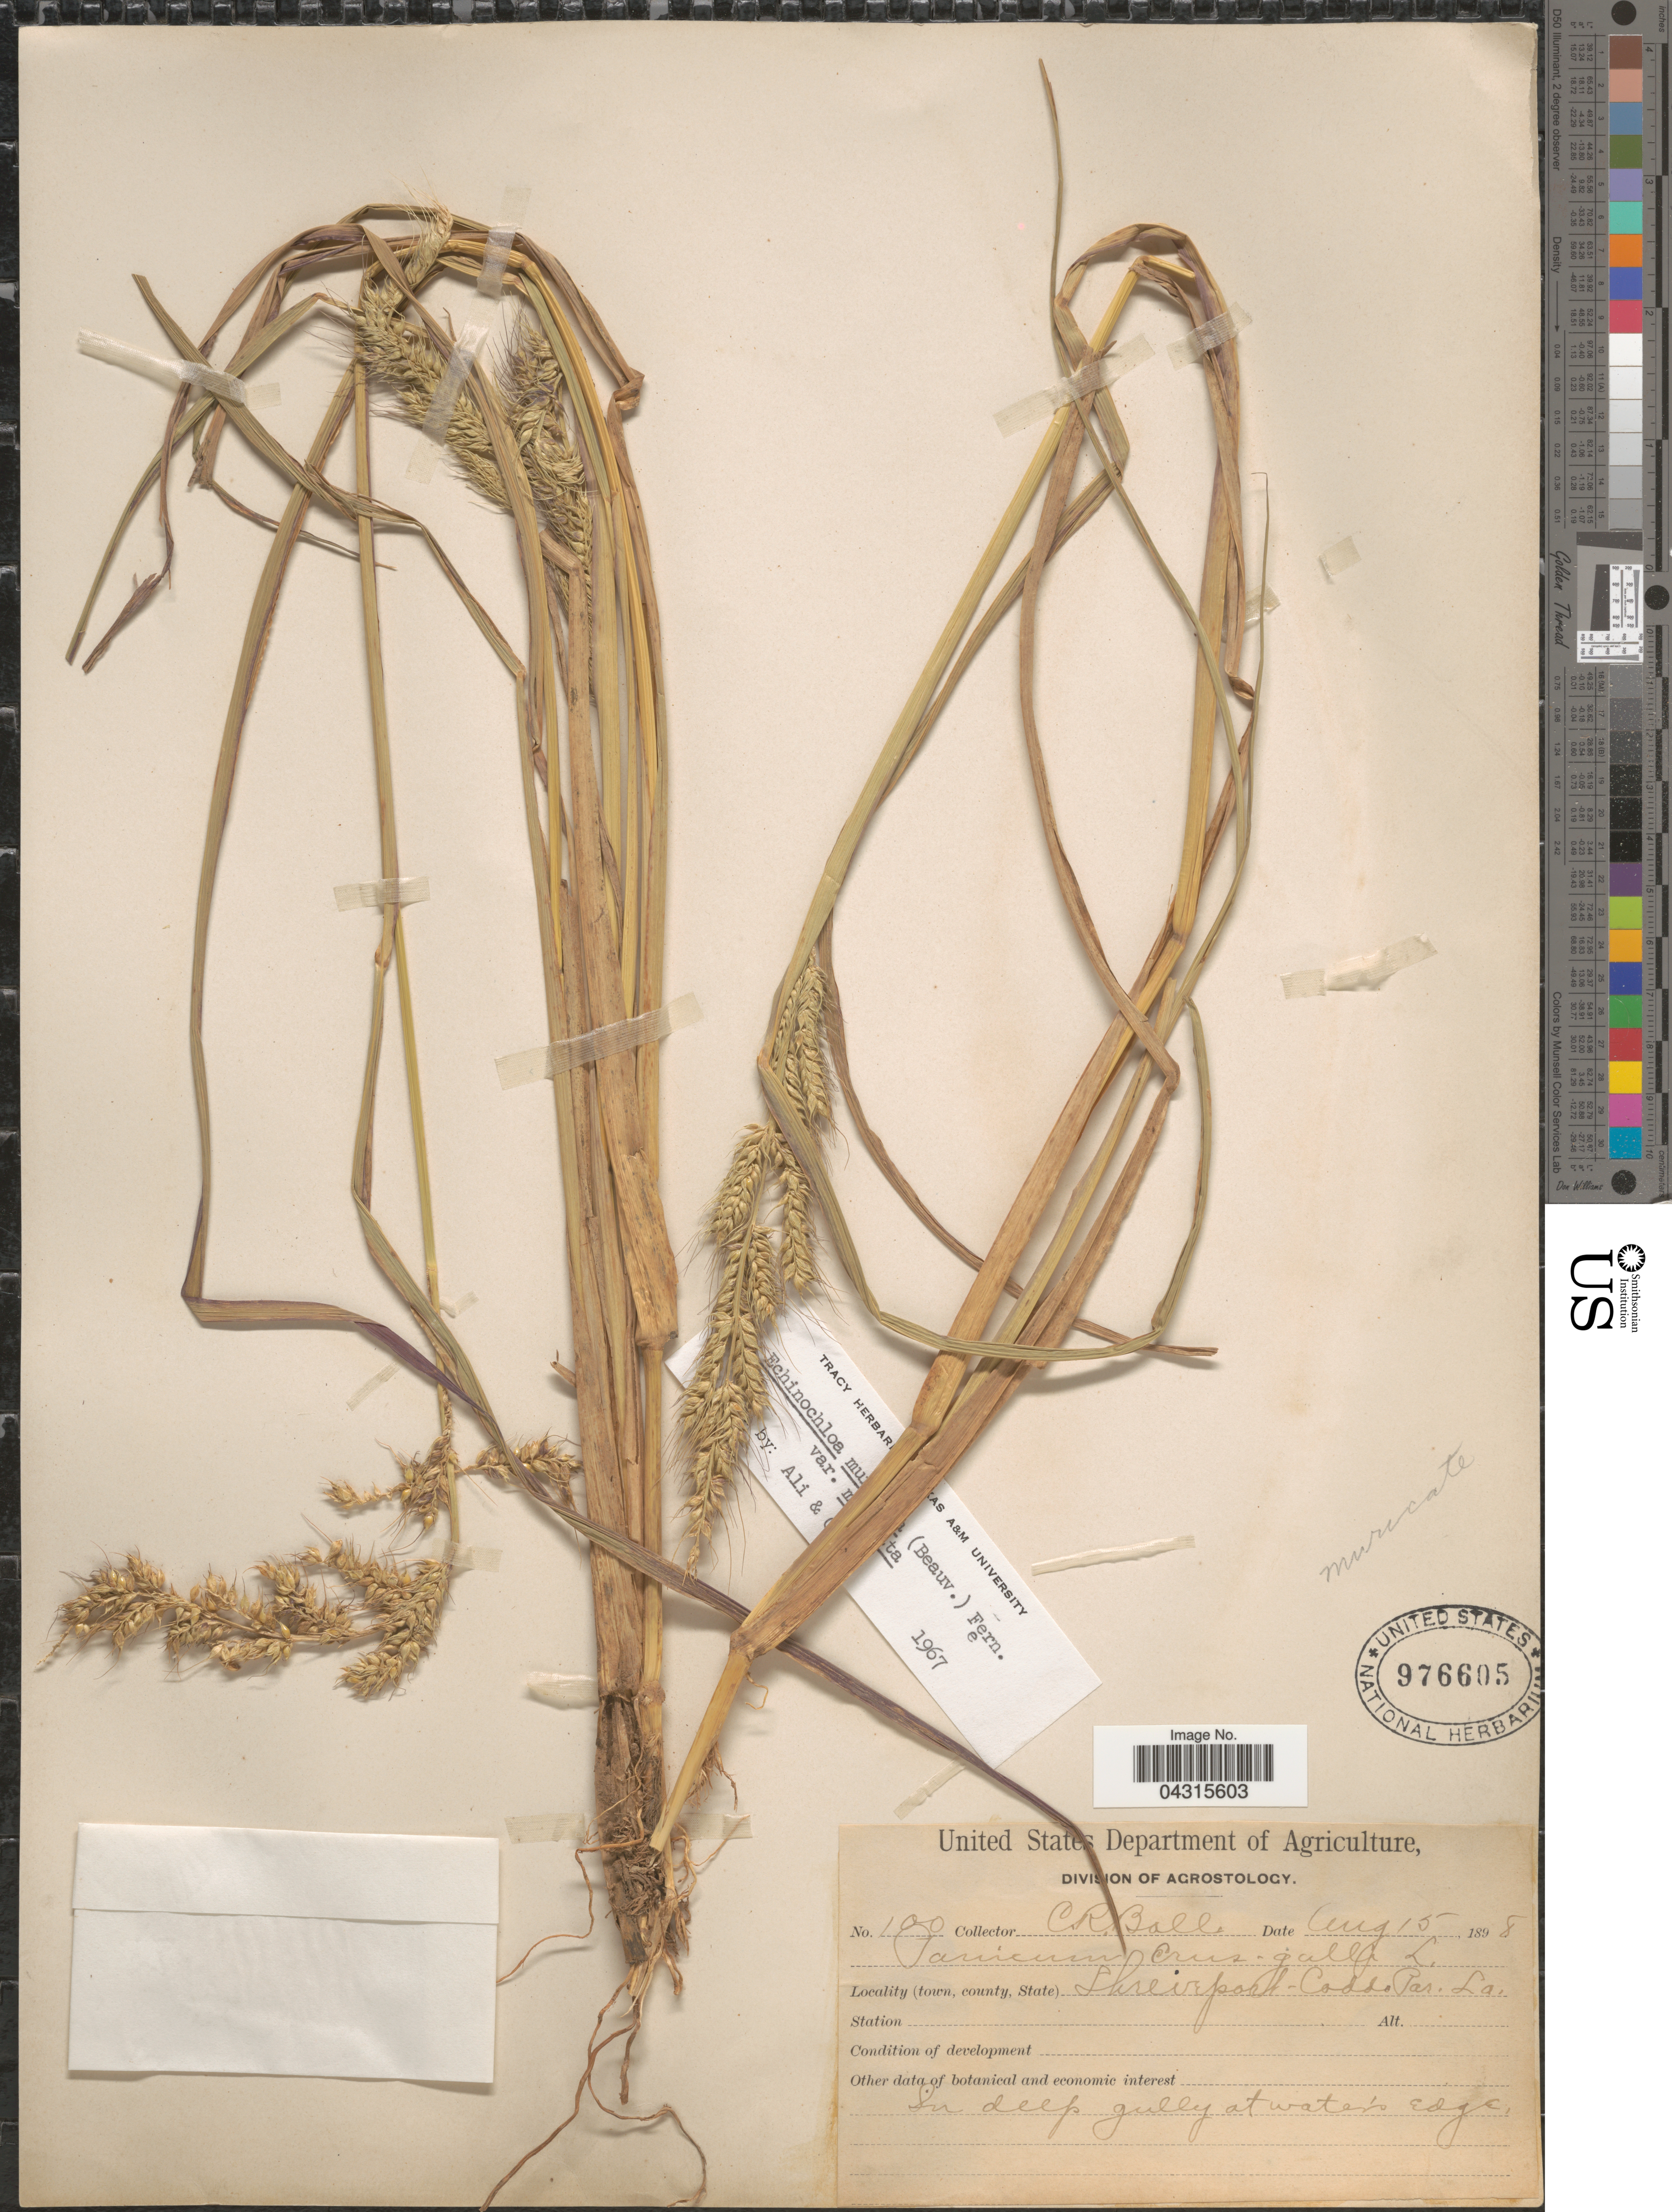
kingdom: Plantae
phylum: Tracheophyta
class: Liliopsida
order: Poales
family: Poaceae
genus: Echinochloa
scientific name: Echinochloa muricata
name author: (P. Beauv.) Fernald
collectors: C. R. Ball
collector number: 100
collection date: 1898-08-15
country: United States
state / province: Louisiana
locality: (town, county, State) Shreveport-Coddo Par.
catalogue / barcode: US 976605